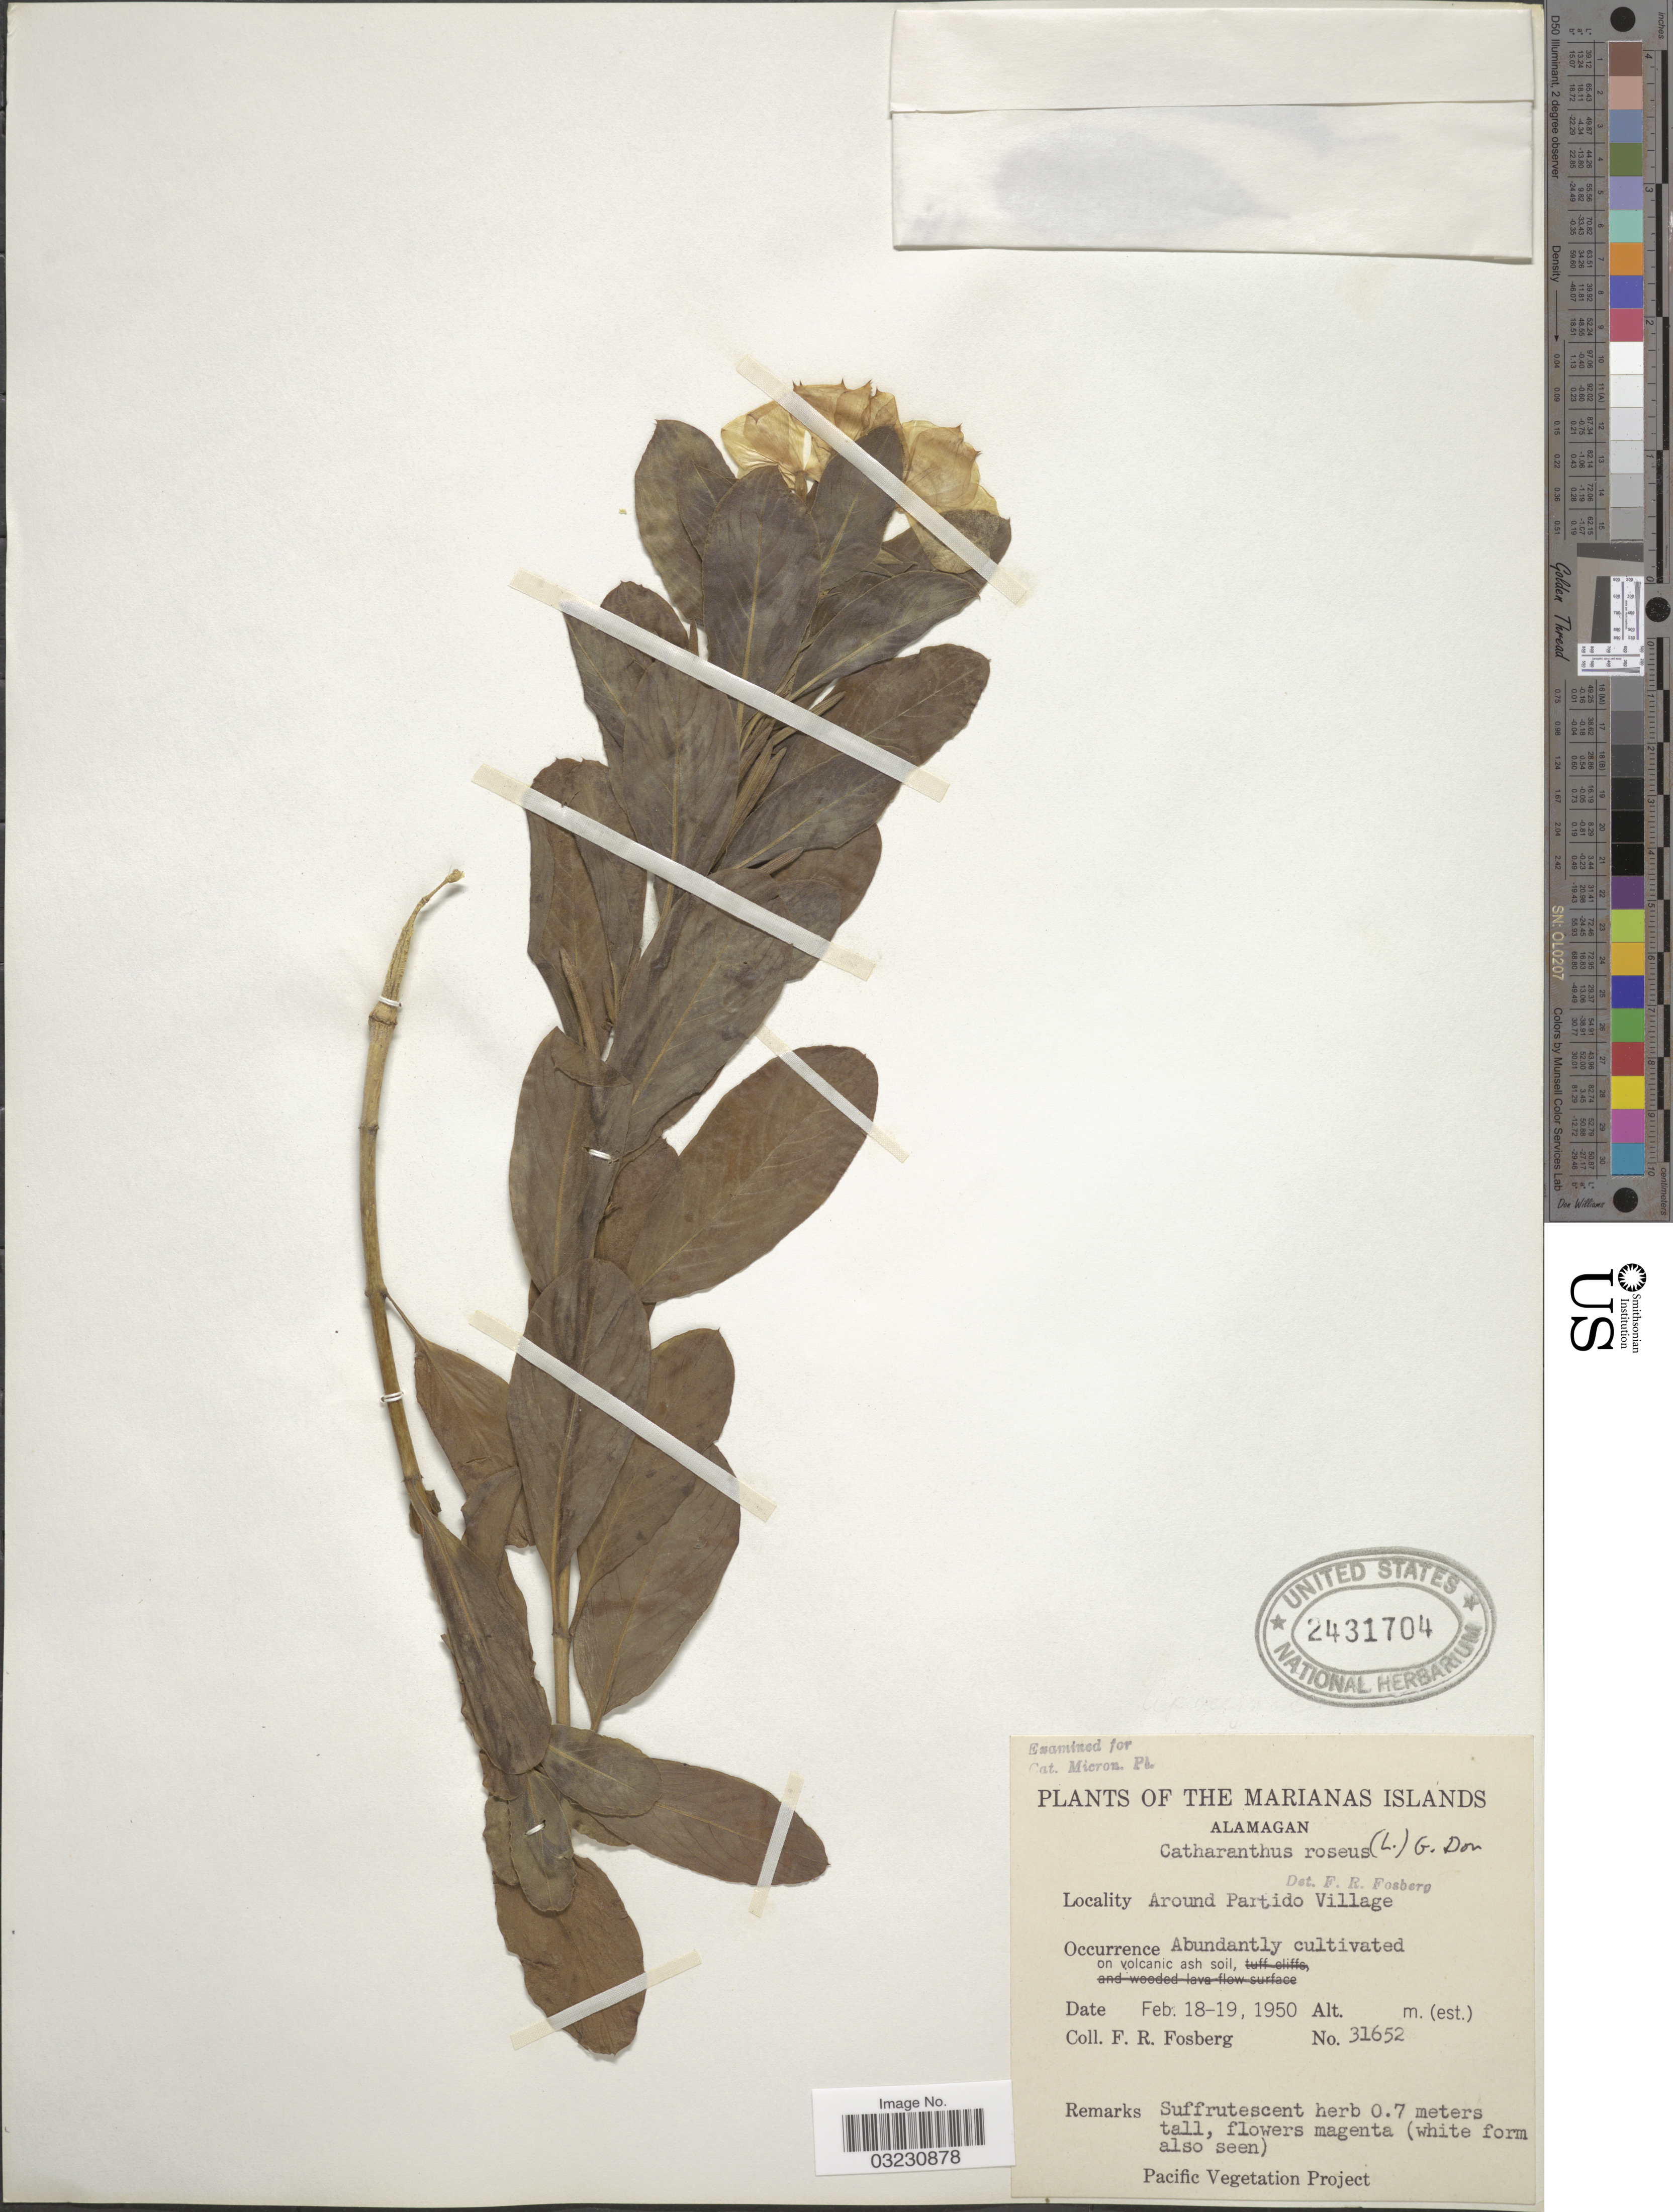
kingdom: Plantae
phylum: Tracheophyta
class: Magnoliopsida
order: Gentianales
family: Apocynaceae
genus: Catharanthus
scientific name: Catharanthus roseus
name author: (L.) G. Don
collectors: F. R. Fosberg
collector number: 31652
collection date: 1950-02-18/1950-02-19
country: Northern Mariana Islands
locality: Marianas Islands. Alamagan. Around Partido Village.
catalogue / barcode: US 2431704